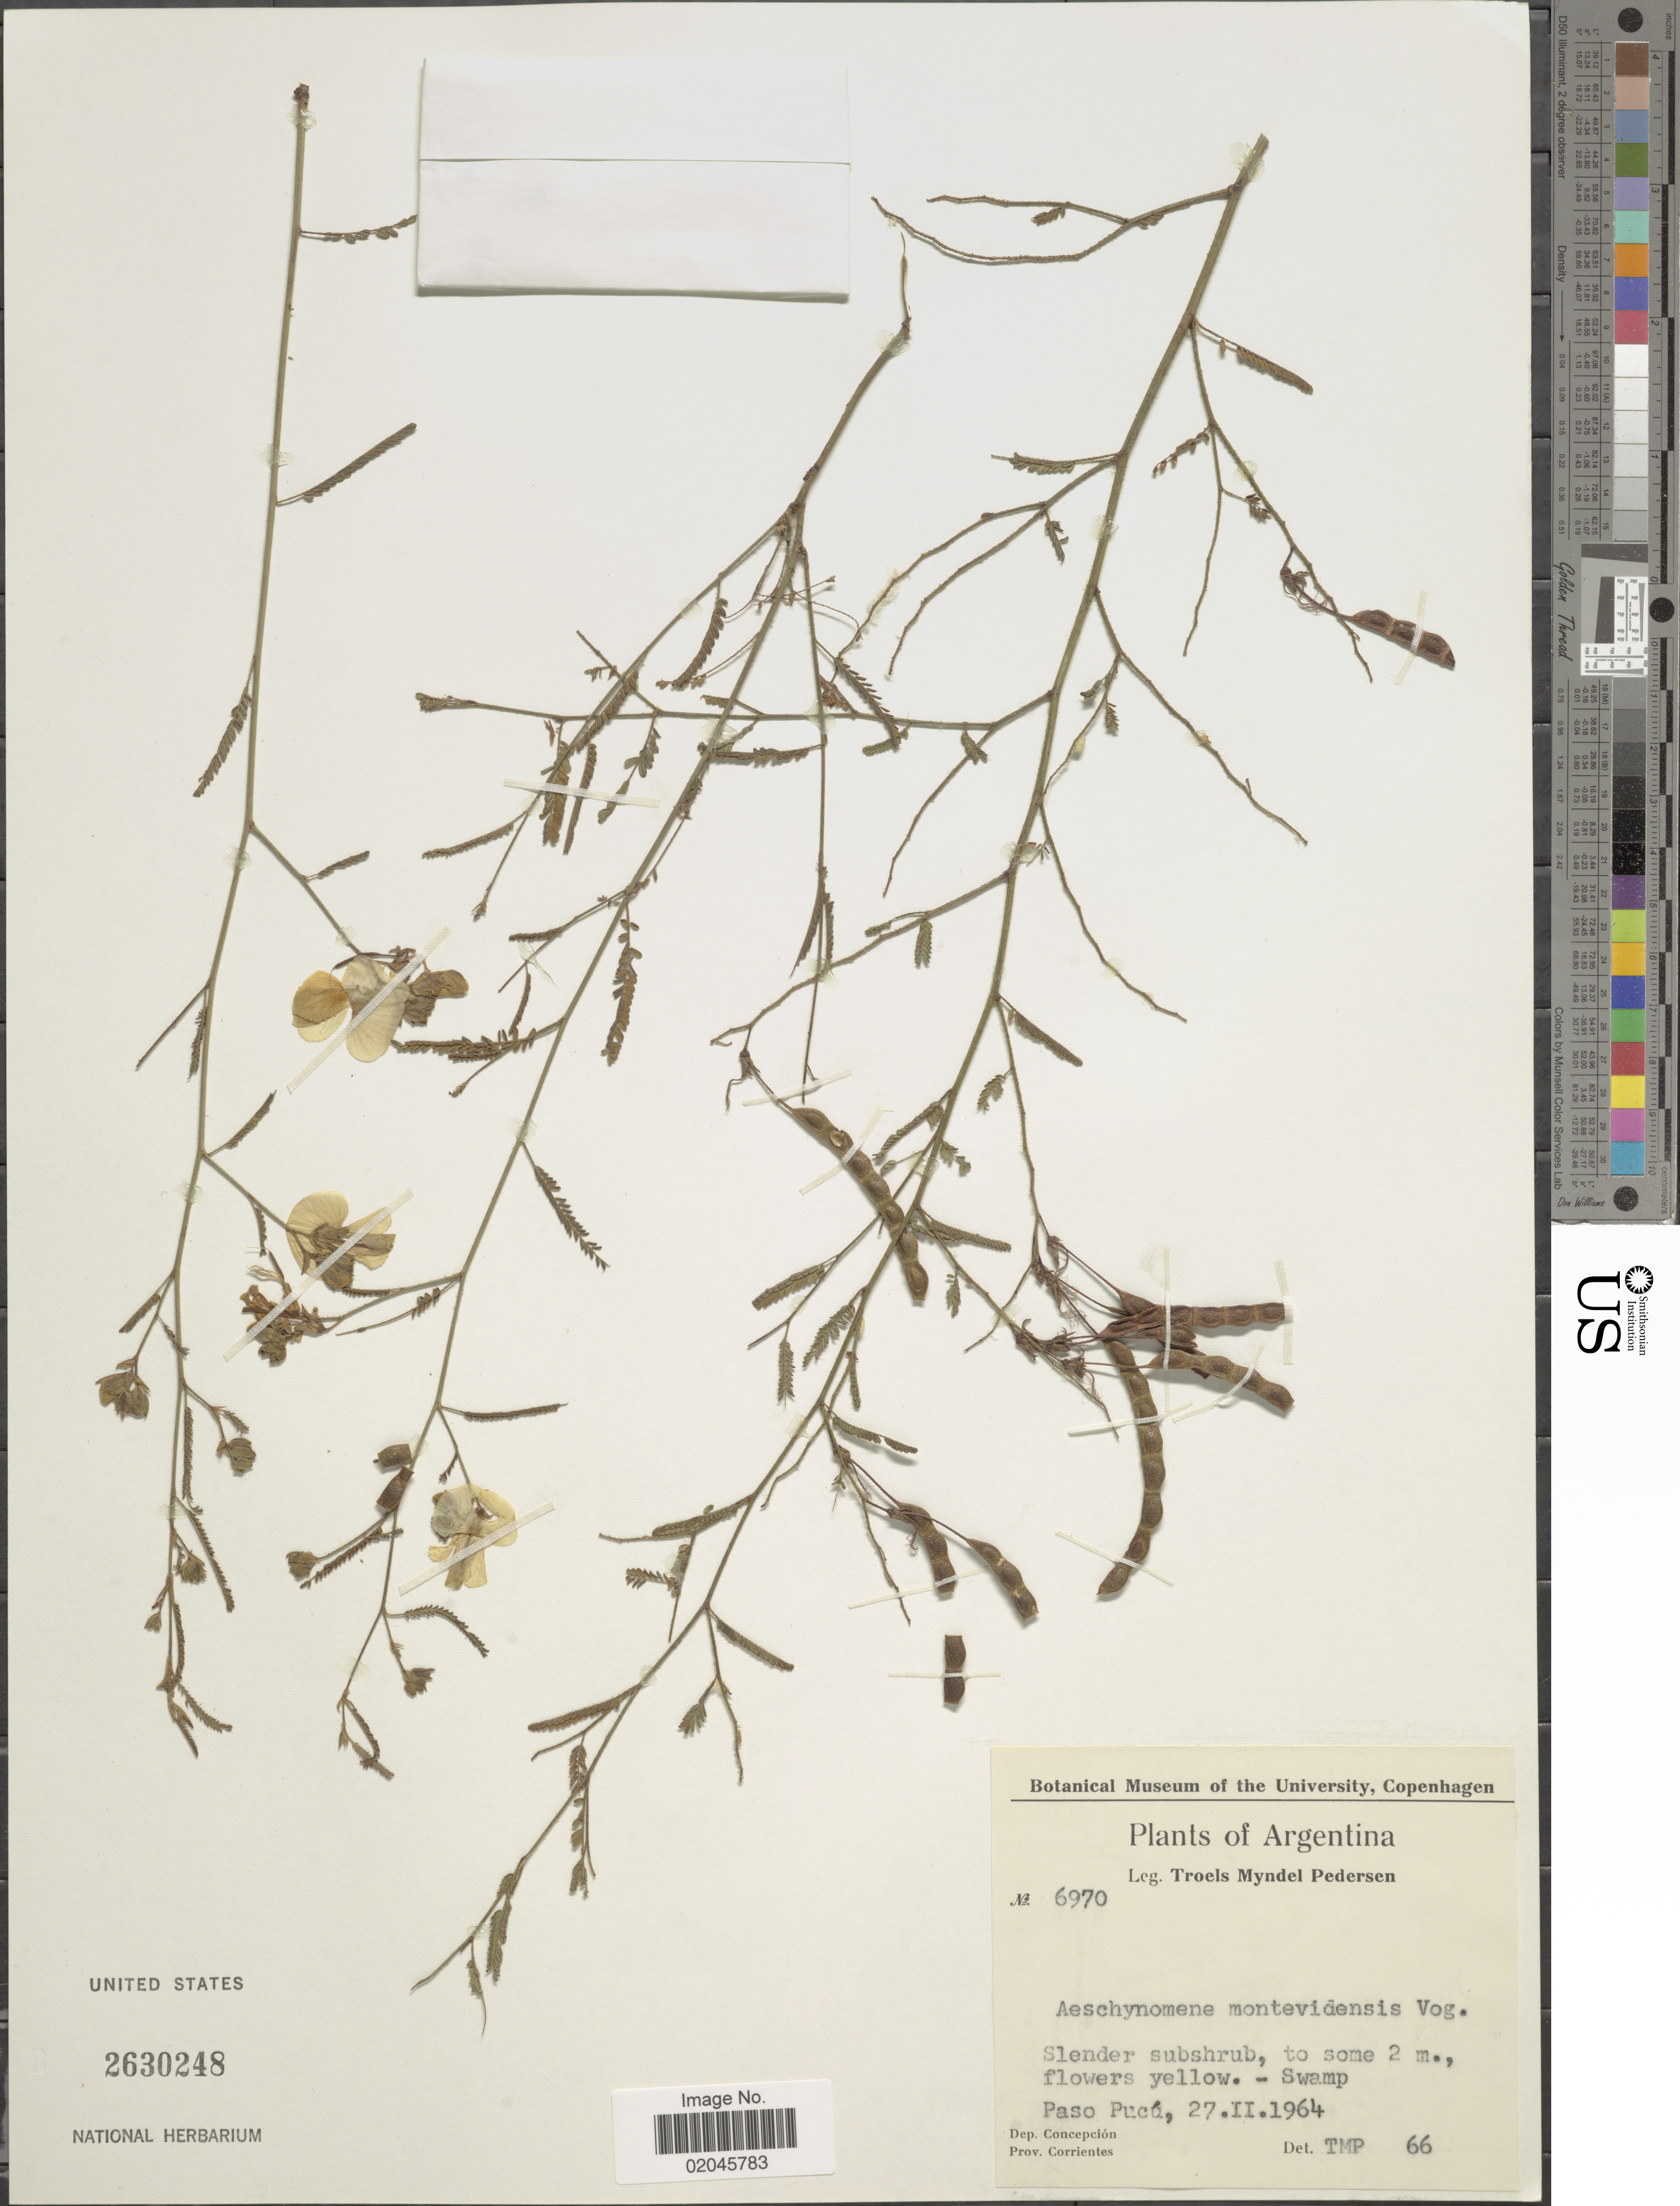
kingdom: Plantae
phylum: Tracheophyta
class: Magnoliopsida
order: Fabales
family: Fabaceae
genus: Aeschynomene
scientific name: Aeschynomene montevidensis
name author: Vogel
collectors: T. Pederson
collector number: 6970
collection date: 1964-02-27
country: Argentina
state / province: Corrientes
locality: Paso Pucu, Dep. Concepcion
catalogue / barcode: US 2630248